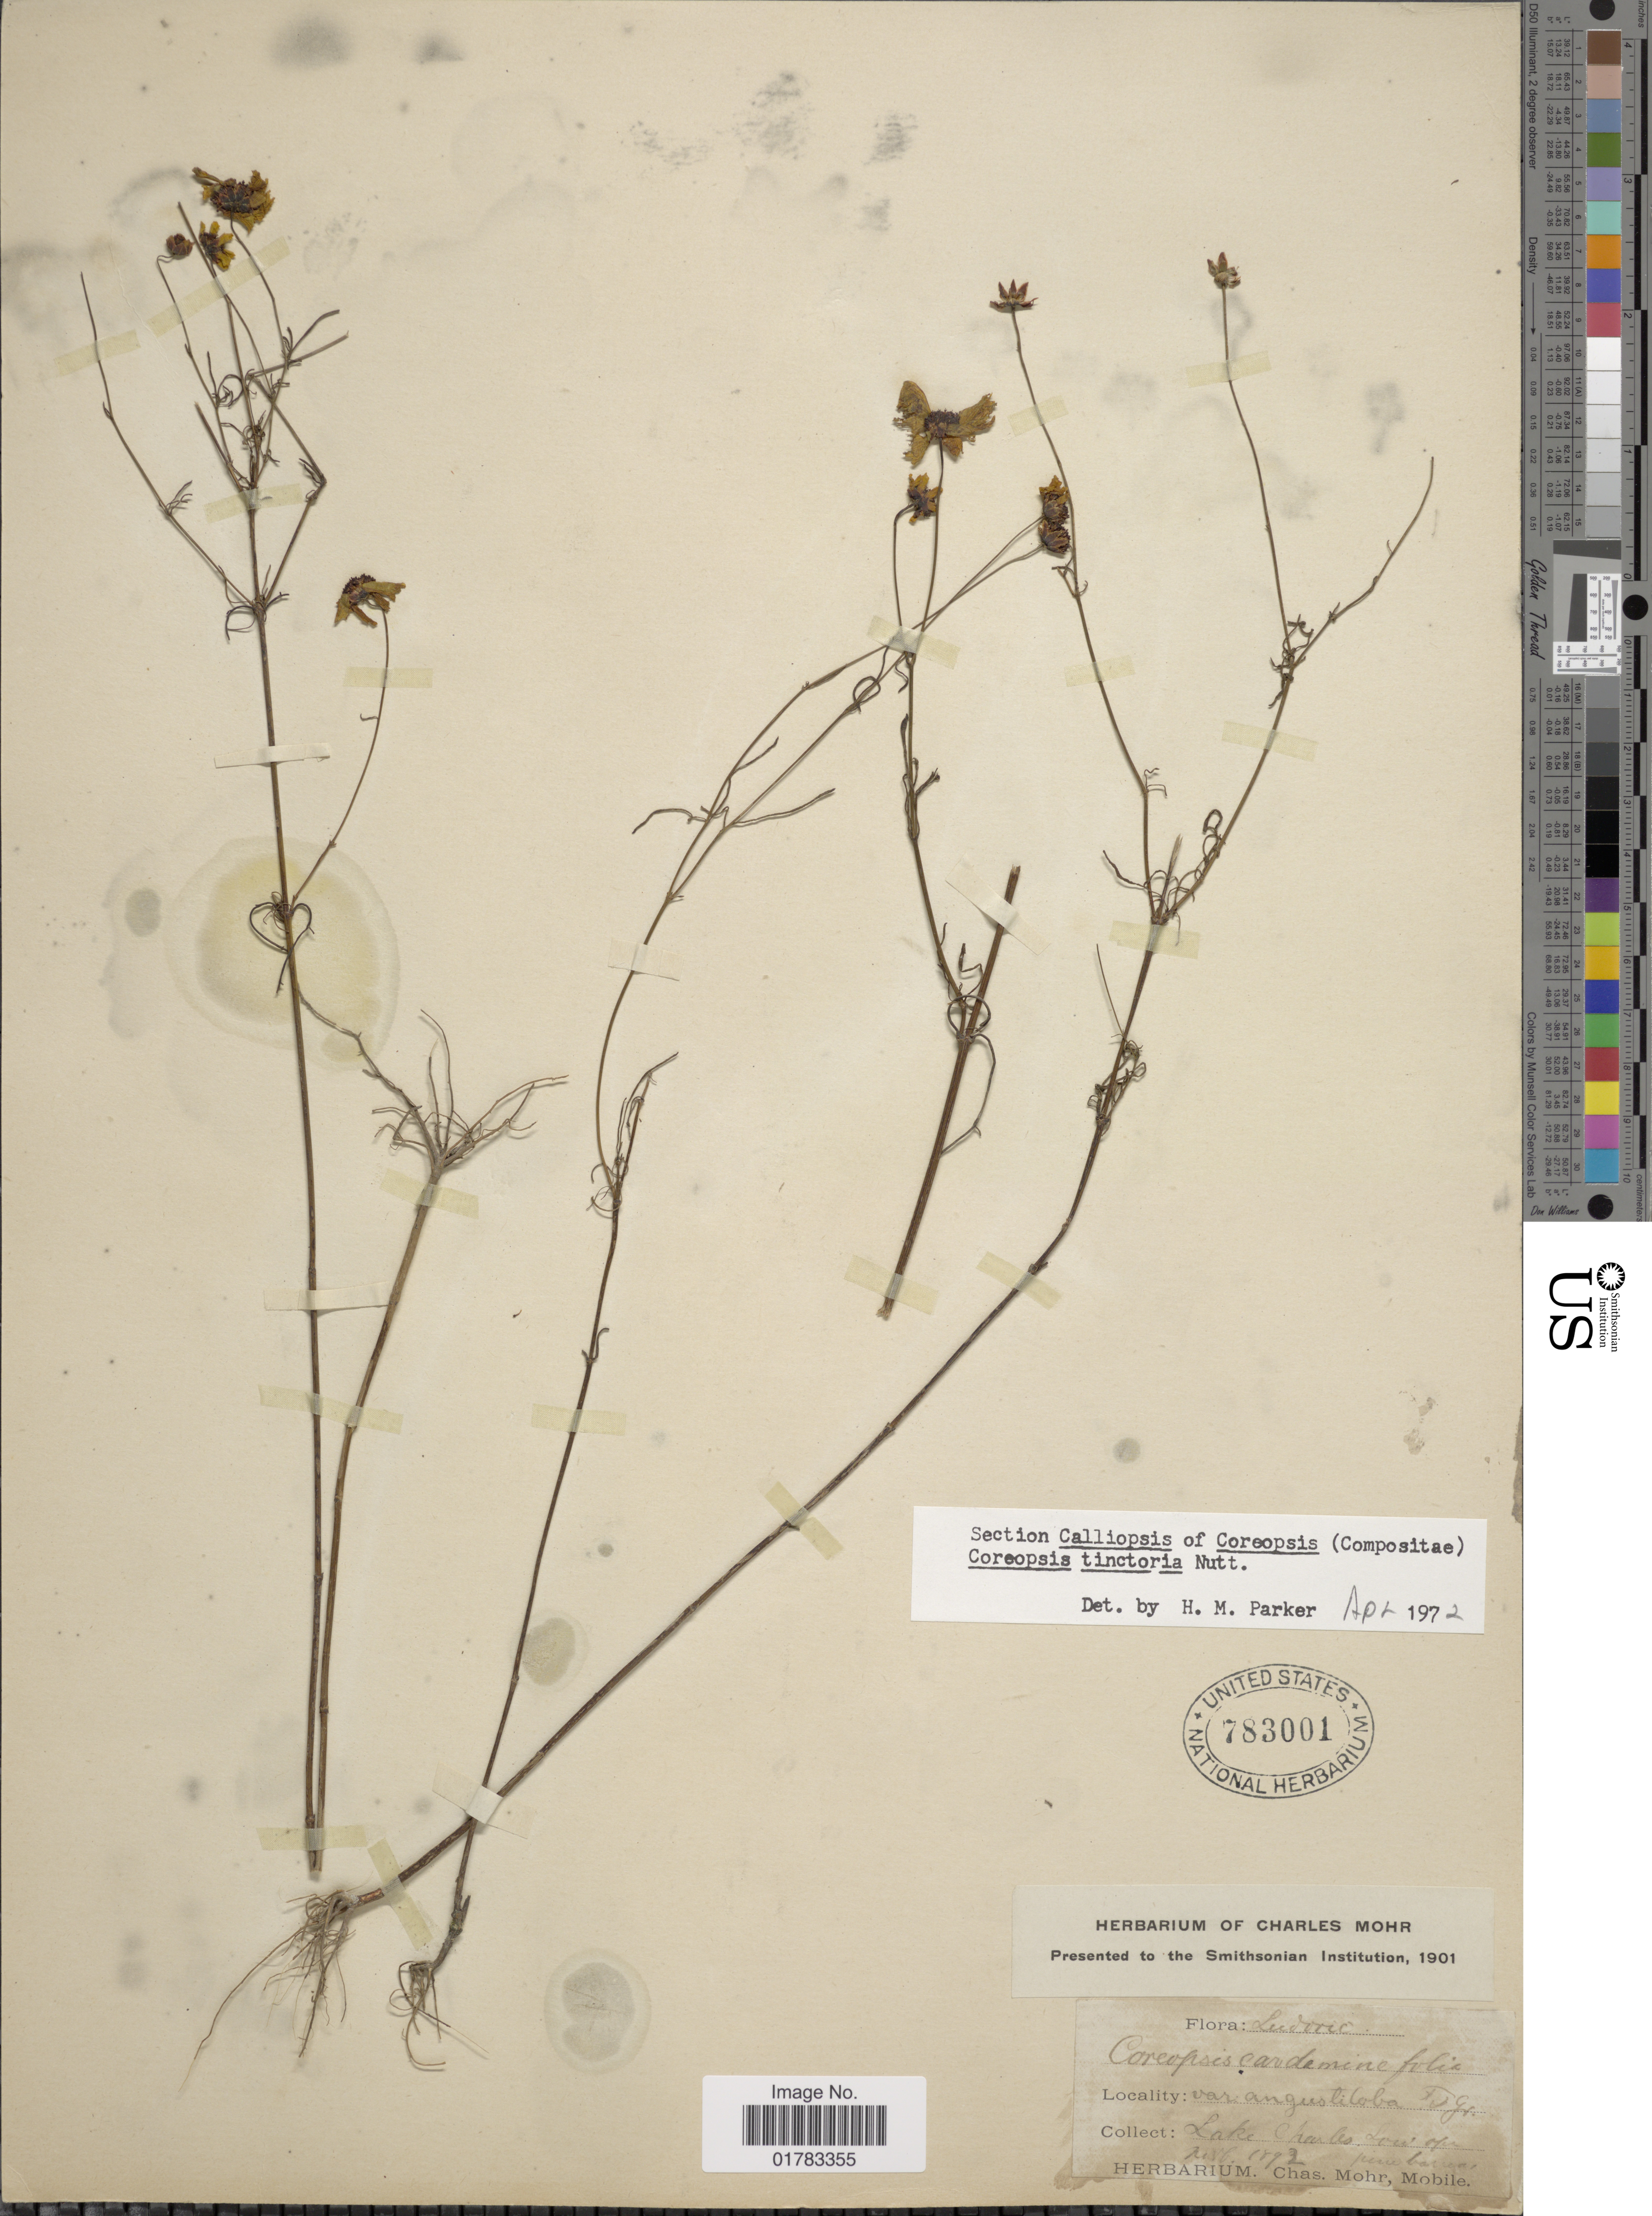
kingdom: Plantae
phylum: Tracheophyta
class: Magnoliopsida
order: Asterales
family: Asteraceae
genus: Coreopsis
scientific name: Coreopsis tinctoria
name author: Nutt.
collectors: ex herb. C. Mohr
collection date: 1892-11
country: United States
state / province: Louisiana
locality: Ludovic, Lakes Charles, low open pine barren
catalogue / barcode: US 783001